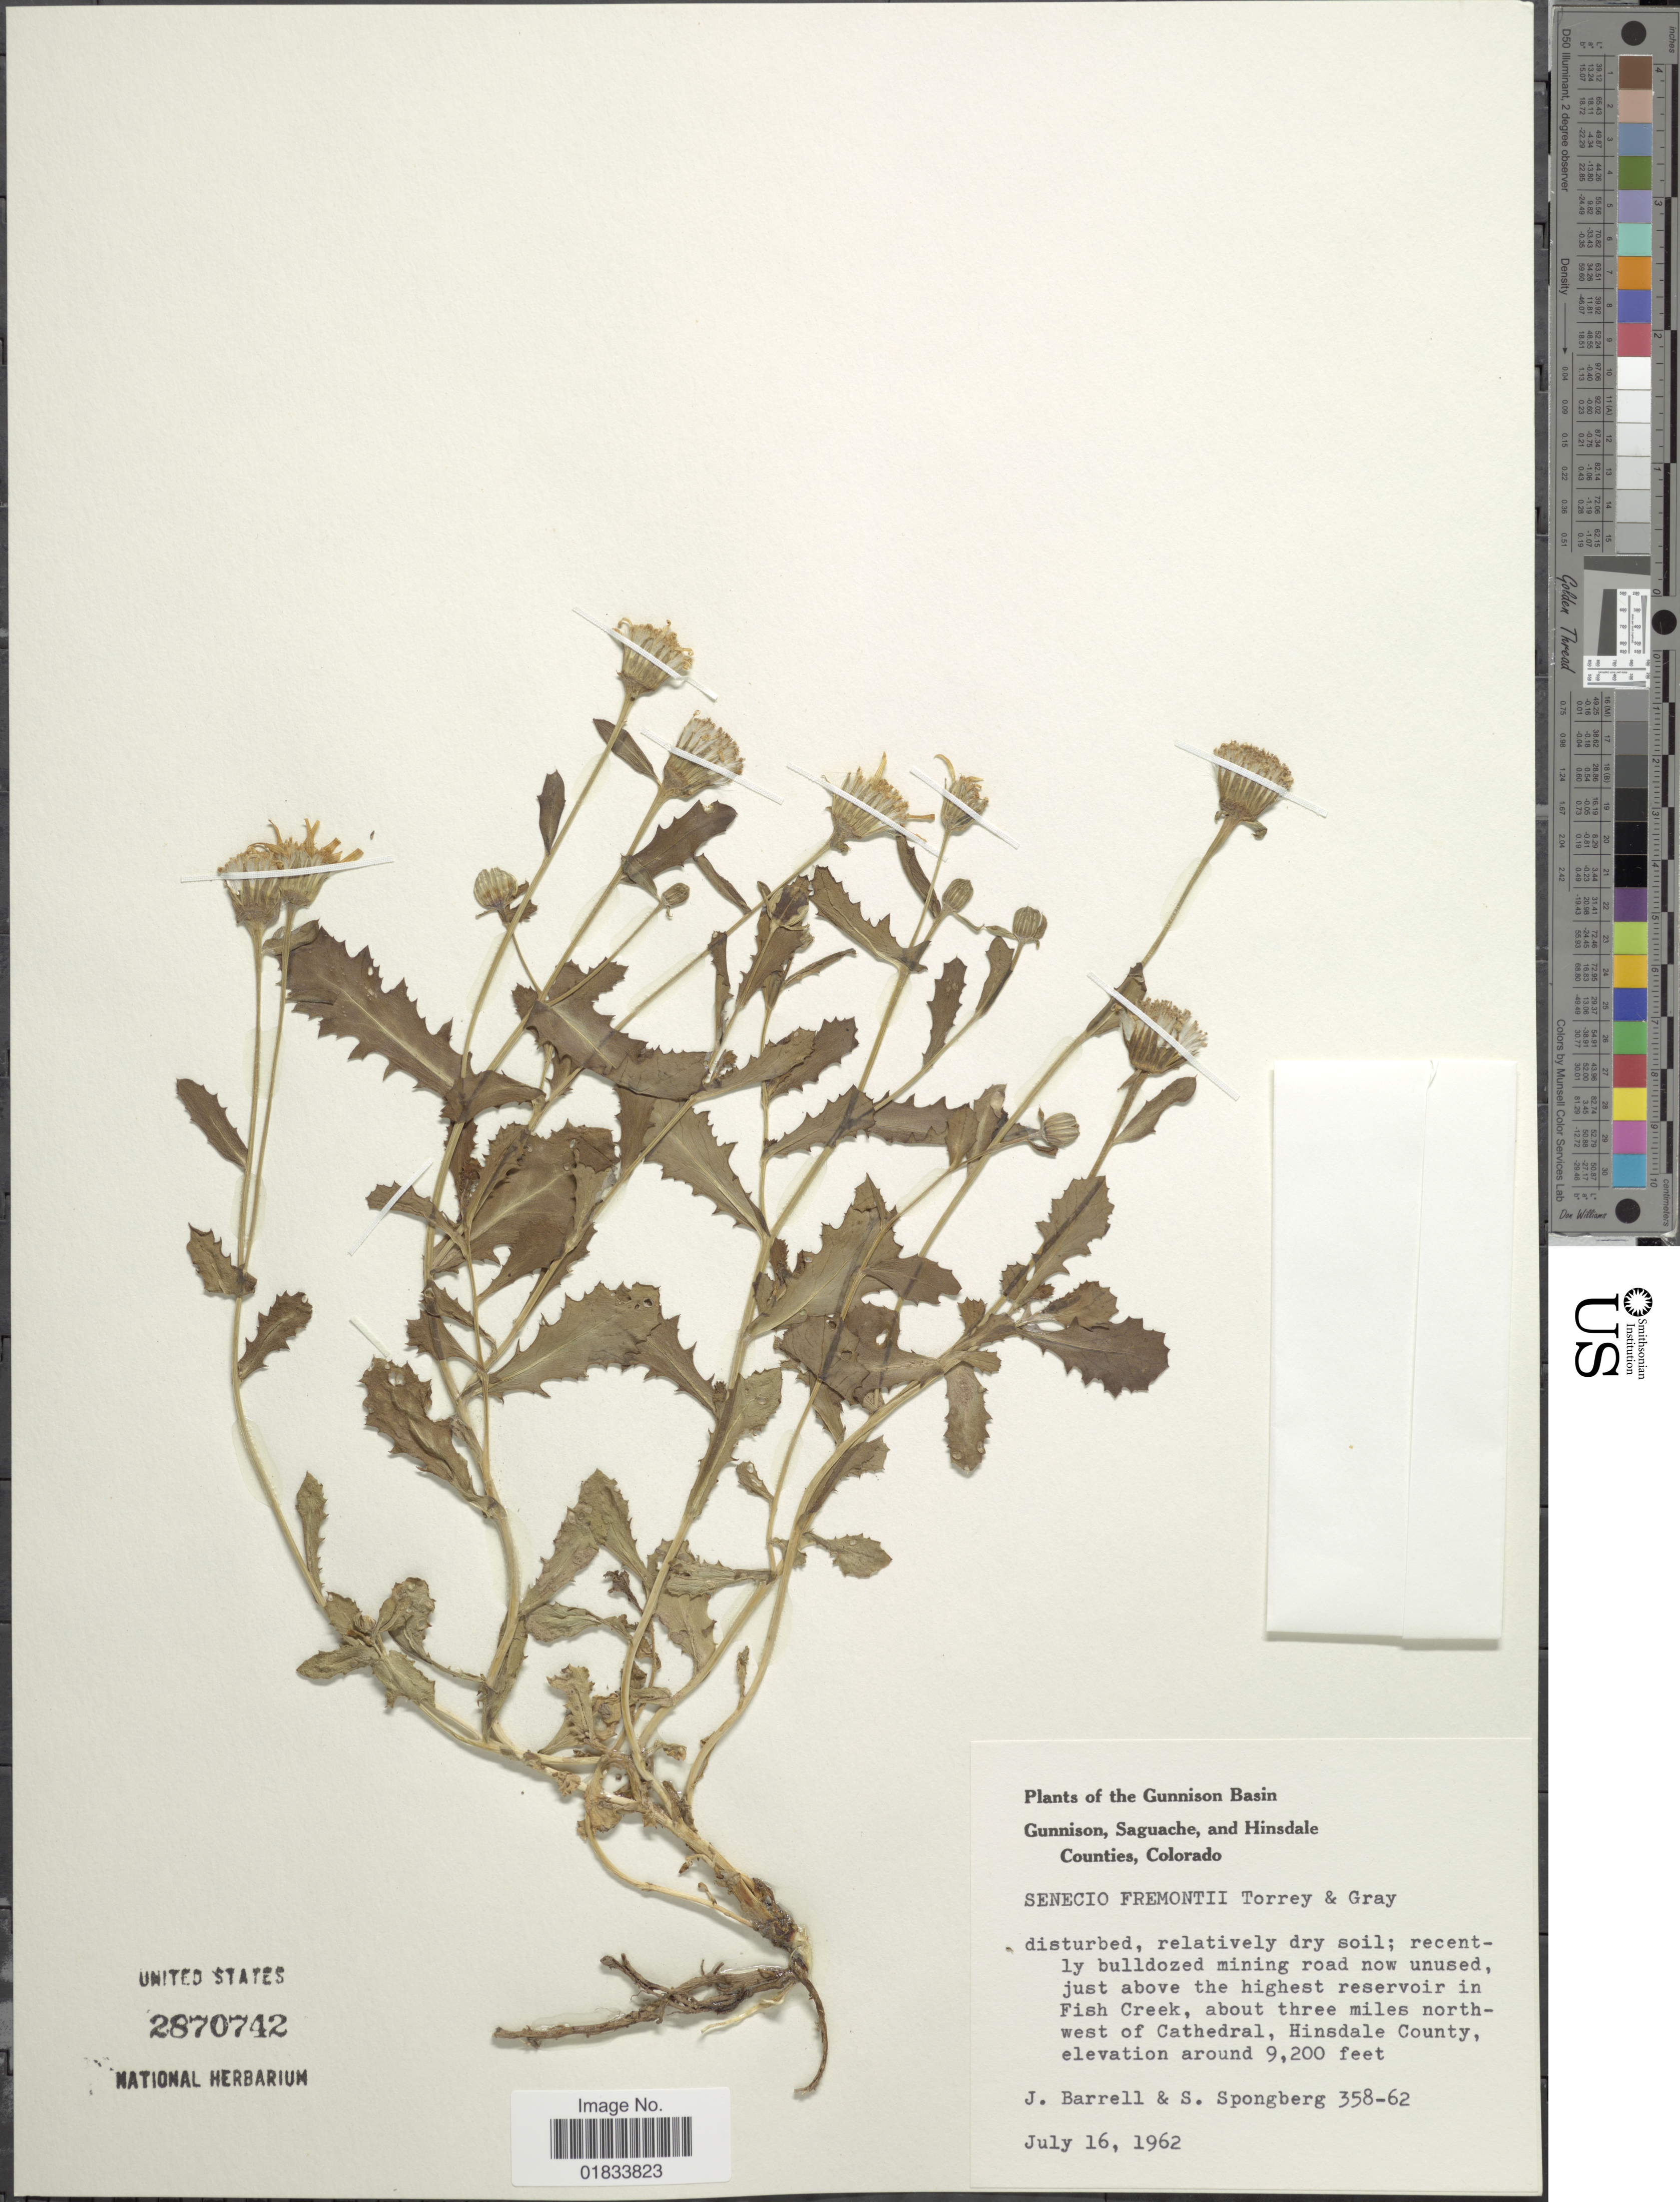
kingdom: Plantae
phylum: Tracheophyta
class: Magnoliopsida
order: Asterales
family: Asteraceae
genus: Senecio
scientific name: Senecio fremontii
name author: Torr. & A. Gray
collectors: J. Barrell & S. A.Spongberg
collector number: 358-62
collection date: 1962-07-16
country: United States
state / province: Colorado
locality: Gunnison Base, Gunnison, Saguache, and Hinsdale Counties, just above the highest reservoir in Fish Creek, about three miles northwest of Cathedral, Hinsdale County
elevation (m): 2804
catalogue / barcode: US 2870742